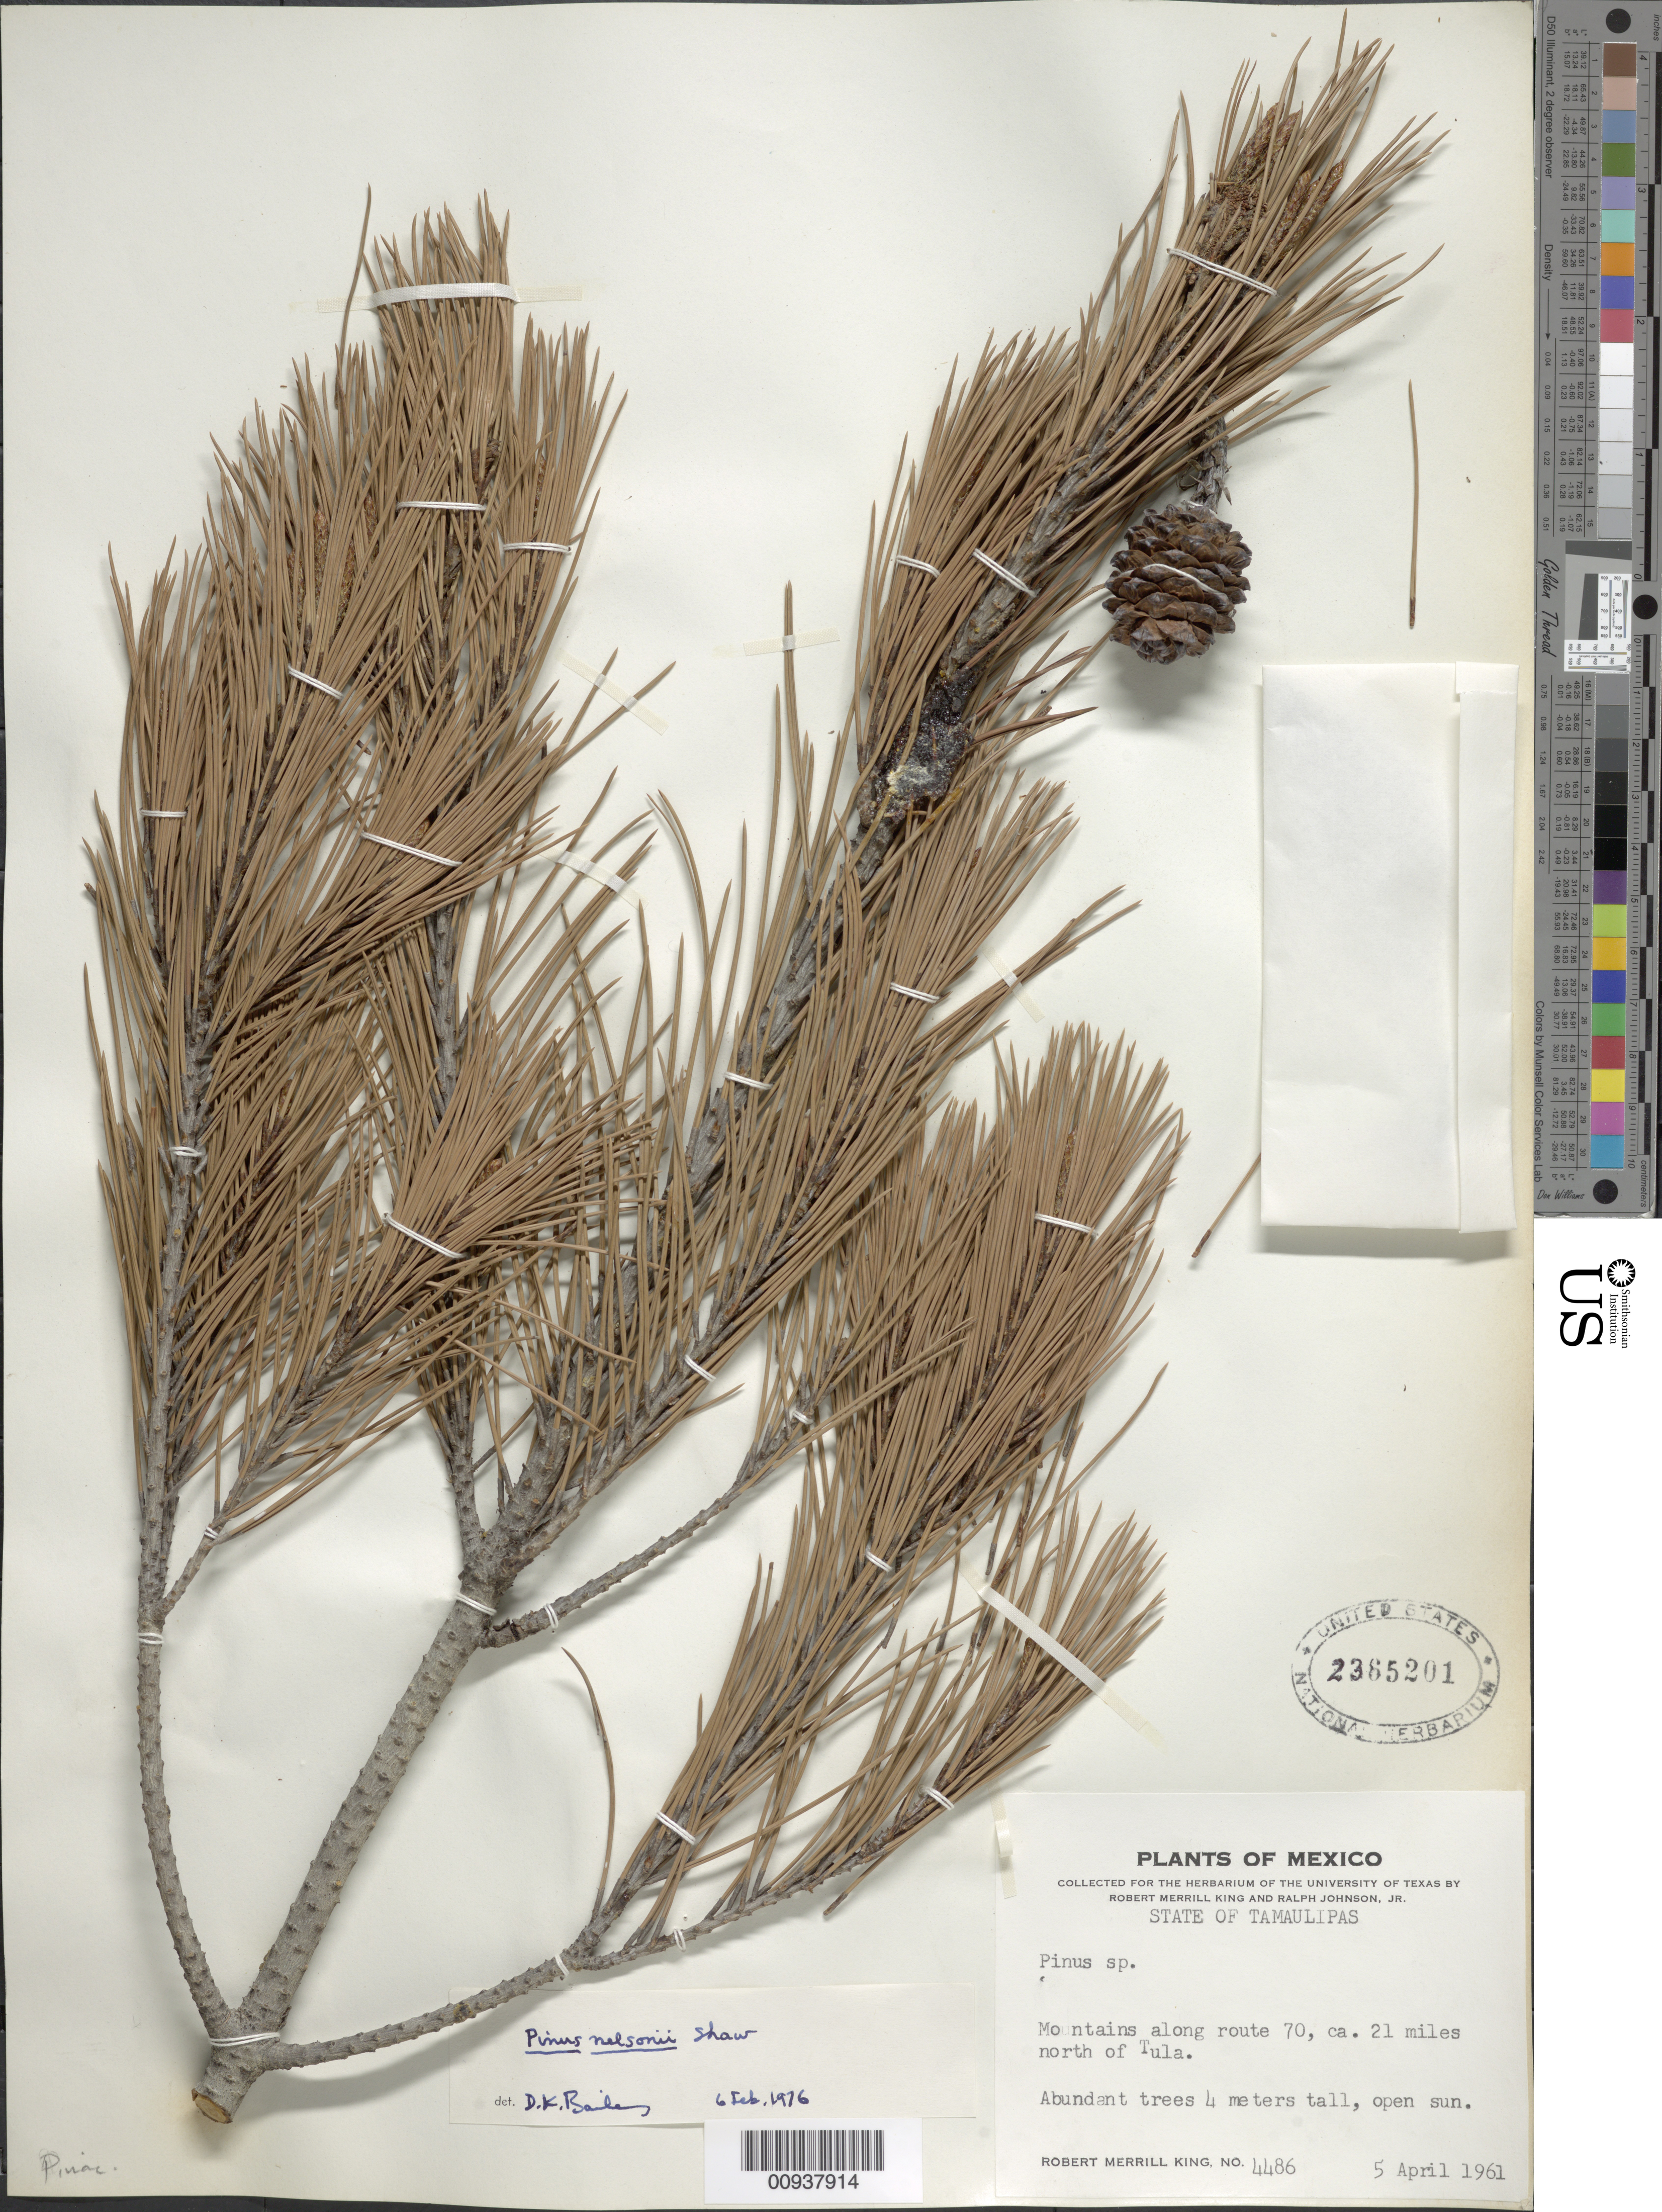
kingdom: Plantae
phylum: Tracheophyta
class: Pinopsida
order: Pinales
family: Pinaceae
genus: Pinus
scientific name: Pinus nelsonii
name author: Shaw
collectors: R. M. King & R. Johnson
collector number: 4486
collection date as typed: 05 Apr 1961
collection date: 1961-04-05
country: Mexico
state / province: Tamaulipas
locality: Mountains along route 70, ca. 21 miles north of Tula.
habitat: Mountains. Open sun.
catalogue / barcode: US 2365201